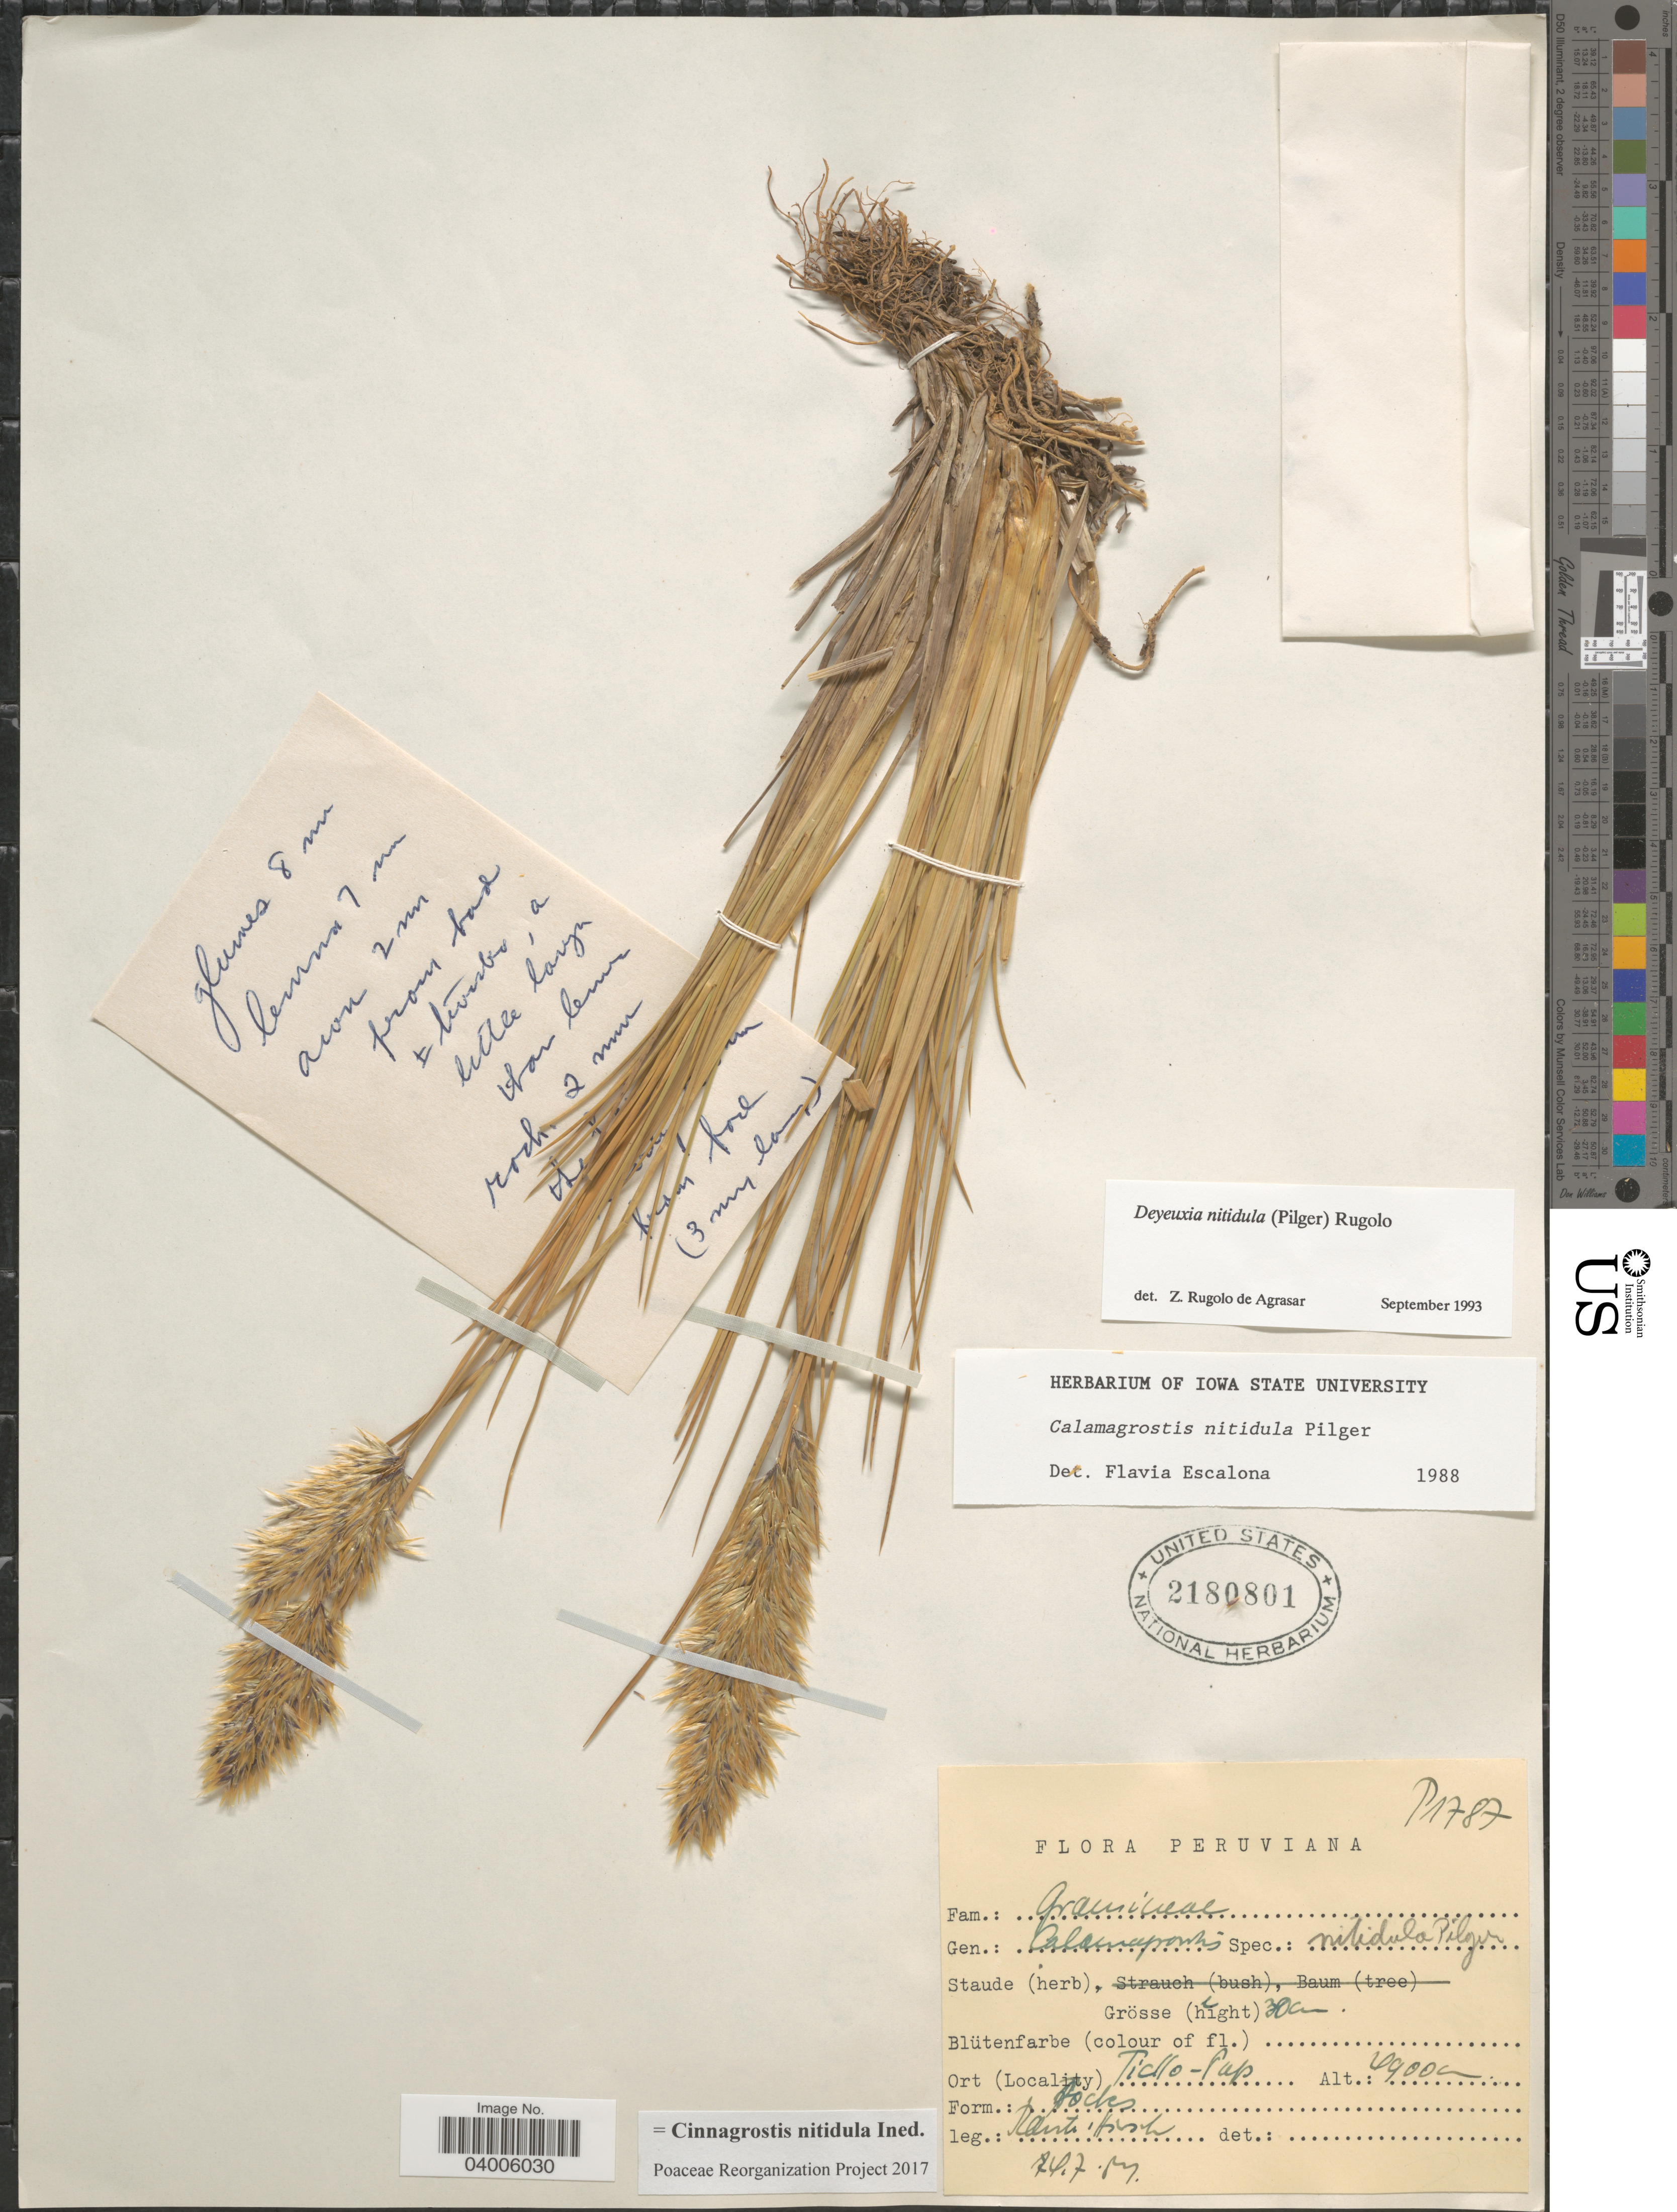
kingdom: Plantae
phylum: Tracheophyta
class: Liliopsida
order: Poales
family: Poaceae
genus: Cinnagrostis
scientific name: Cinnagrostis nitidula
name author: (Wedd.) P.M. Peterson et al.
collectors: W. Rauh & G. Hirsch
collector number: P1787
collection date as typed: Transcribed d/m/y: 24/7/54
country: Peru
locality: Ticlio-Pass.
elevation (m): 4900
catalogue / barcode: US 2180801